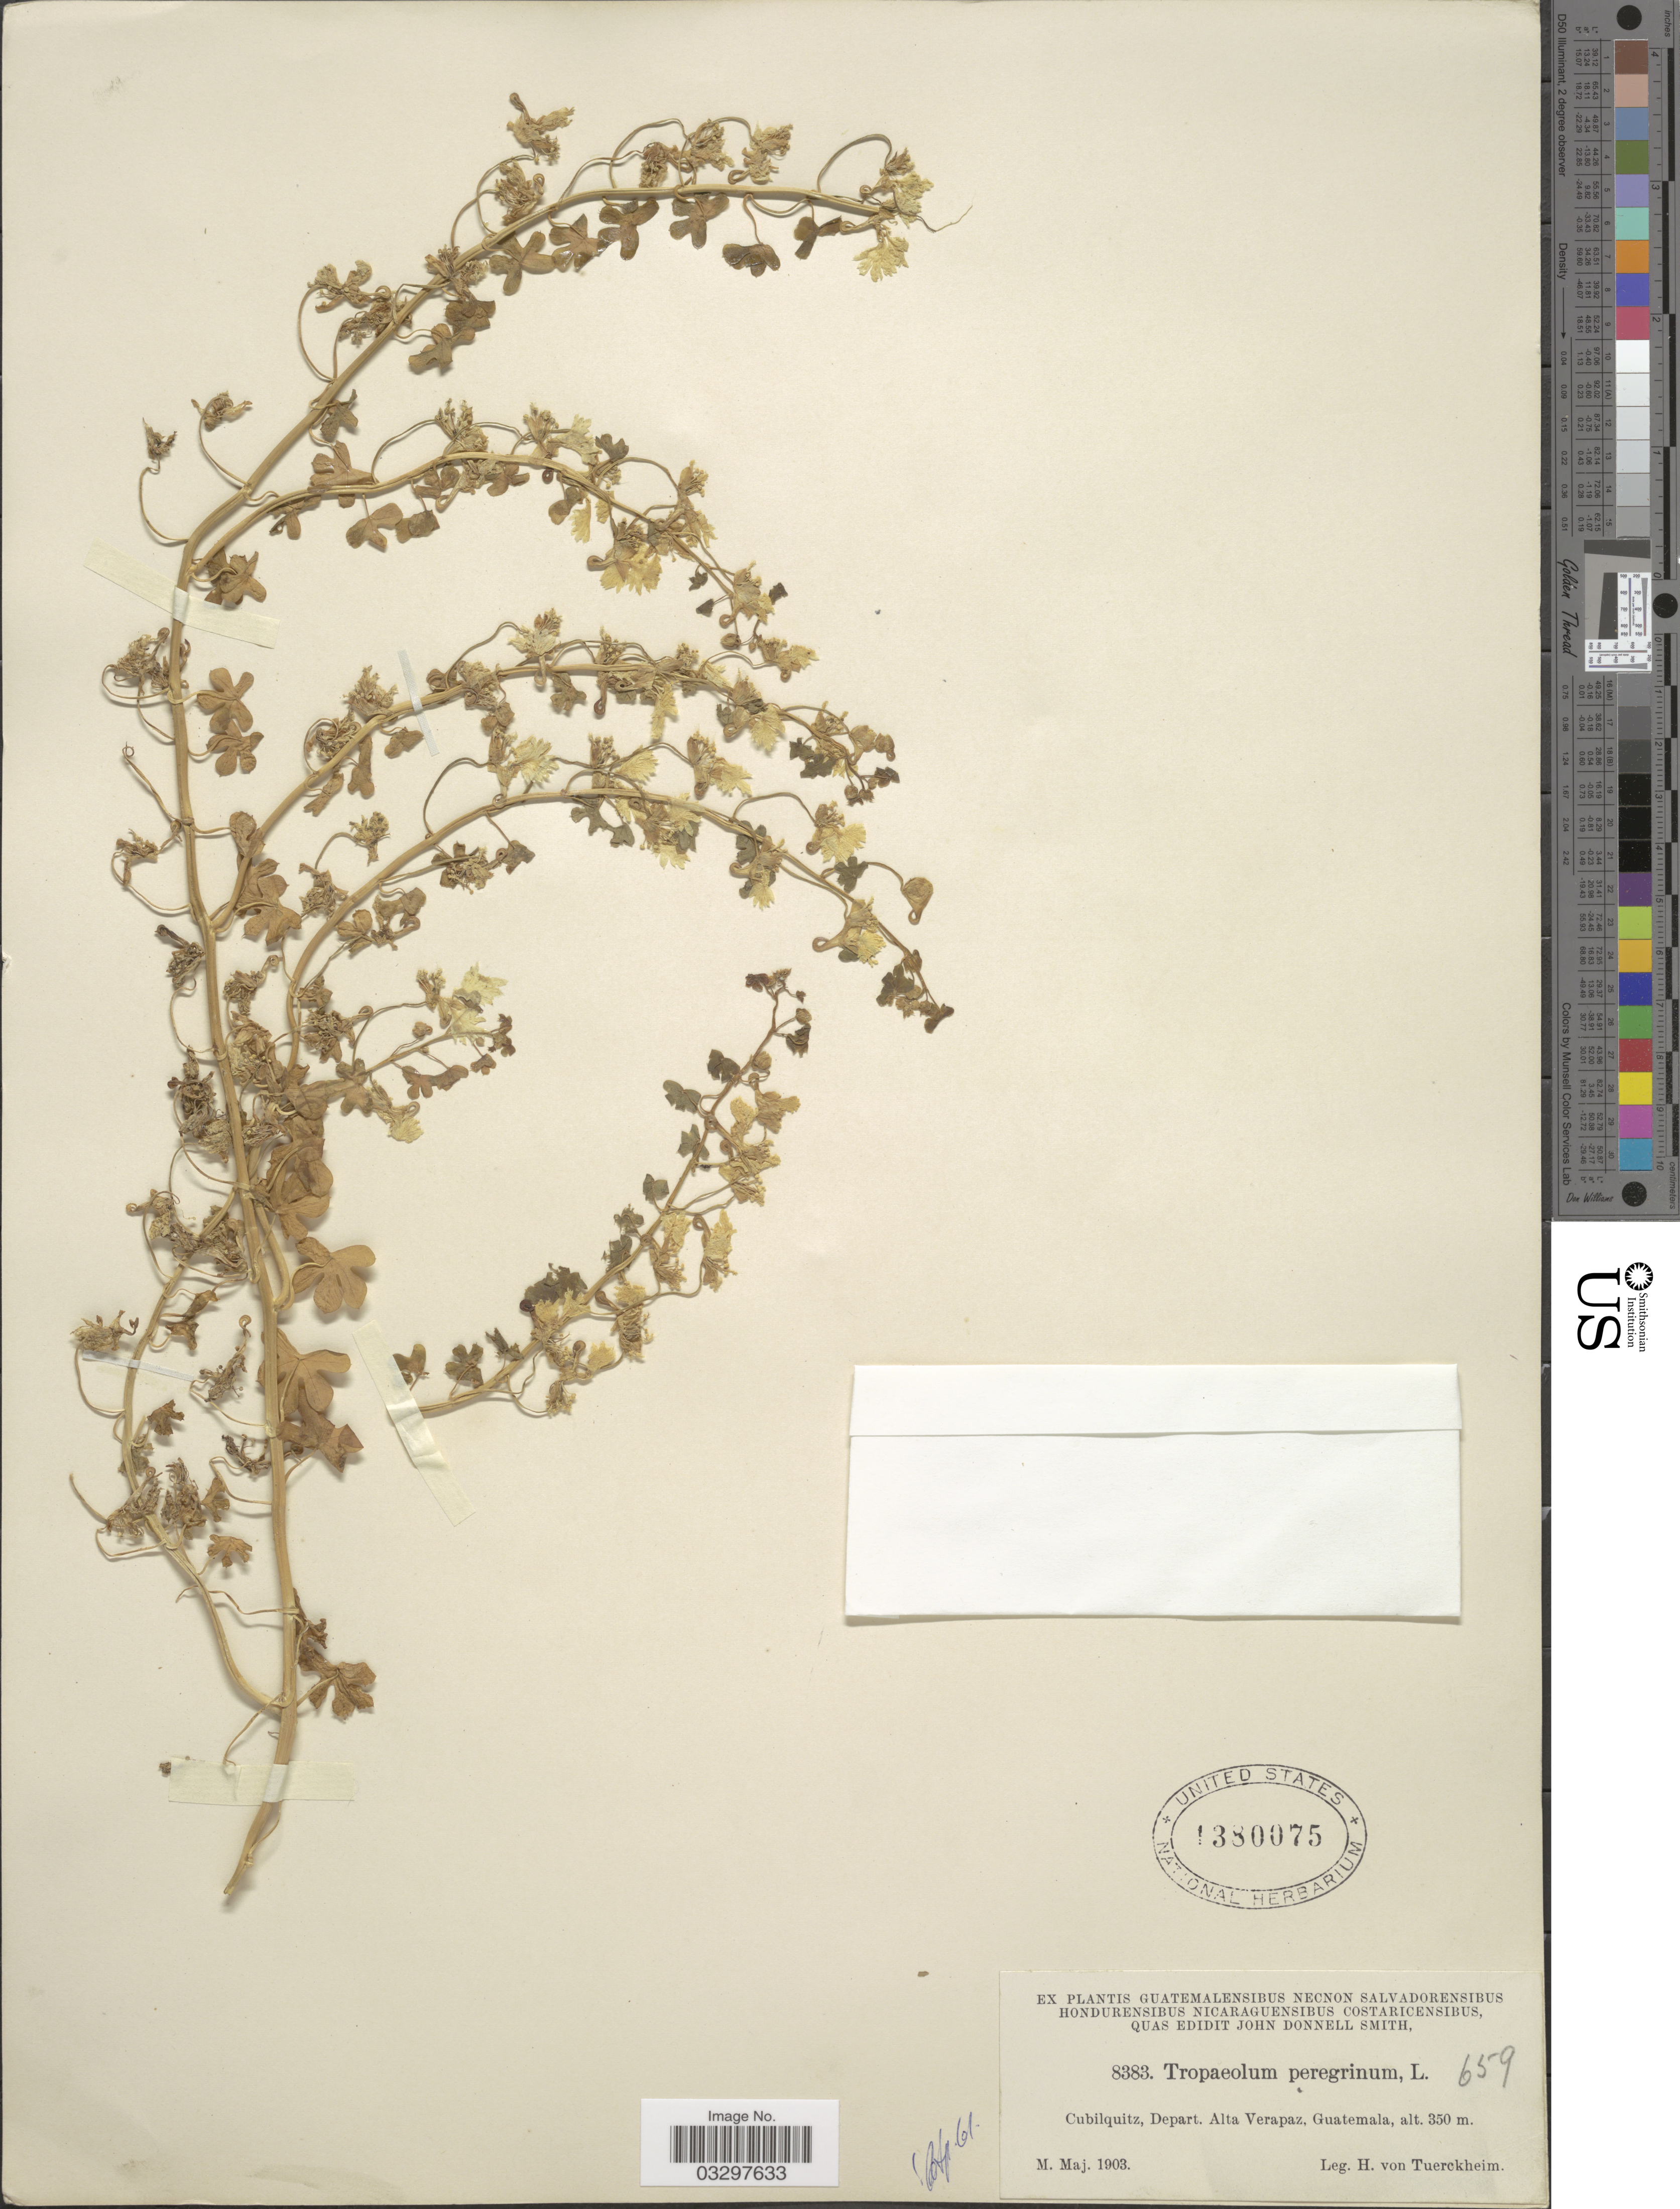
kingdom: Plantae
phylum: Tracheophyta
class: Magnoliopsida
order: Brassicales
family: Tropaeolaceae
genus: Tropaeolum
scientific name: Tropaeolum peregrinum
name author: L.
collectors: H. von Türckheim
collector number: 8383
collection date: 1903-05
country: Guatemala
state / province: Alta Verapaz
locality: Cubilquitz, Depart. Alta Verapaz.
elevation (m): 350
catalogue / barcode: US 1380075